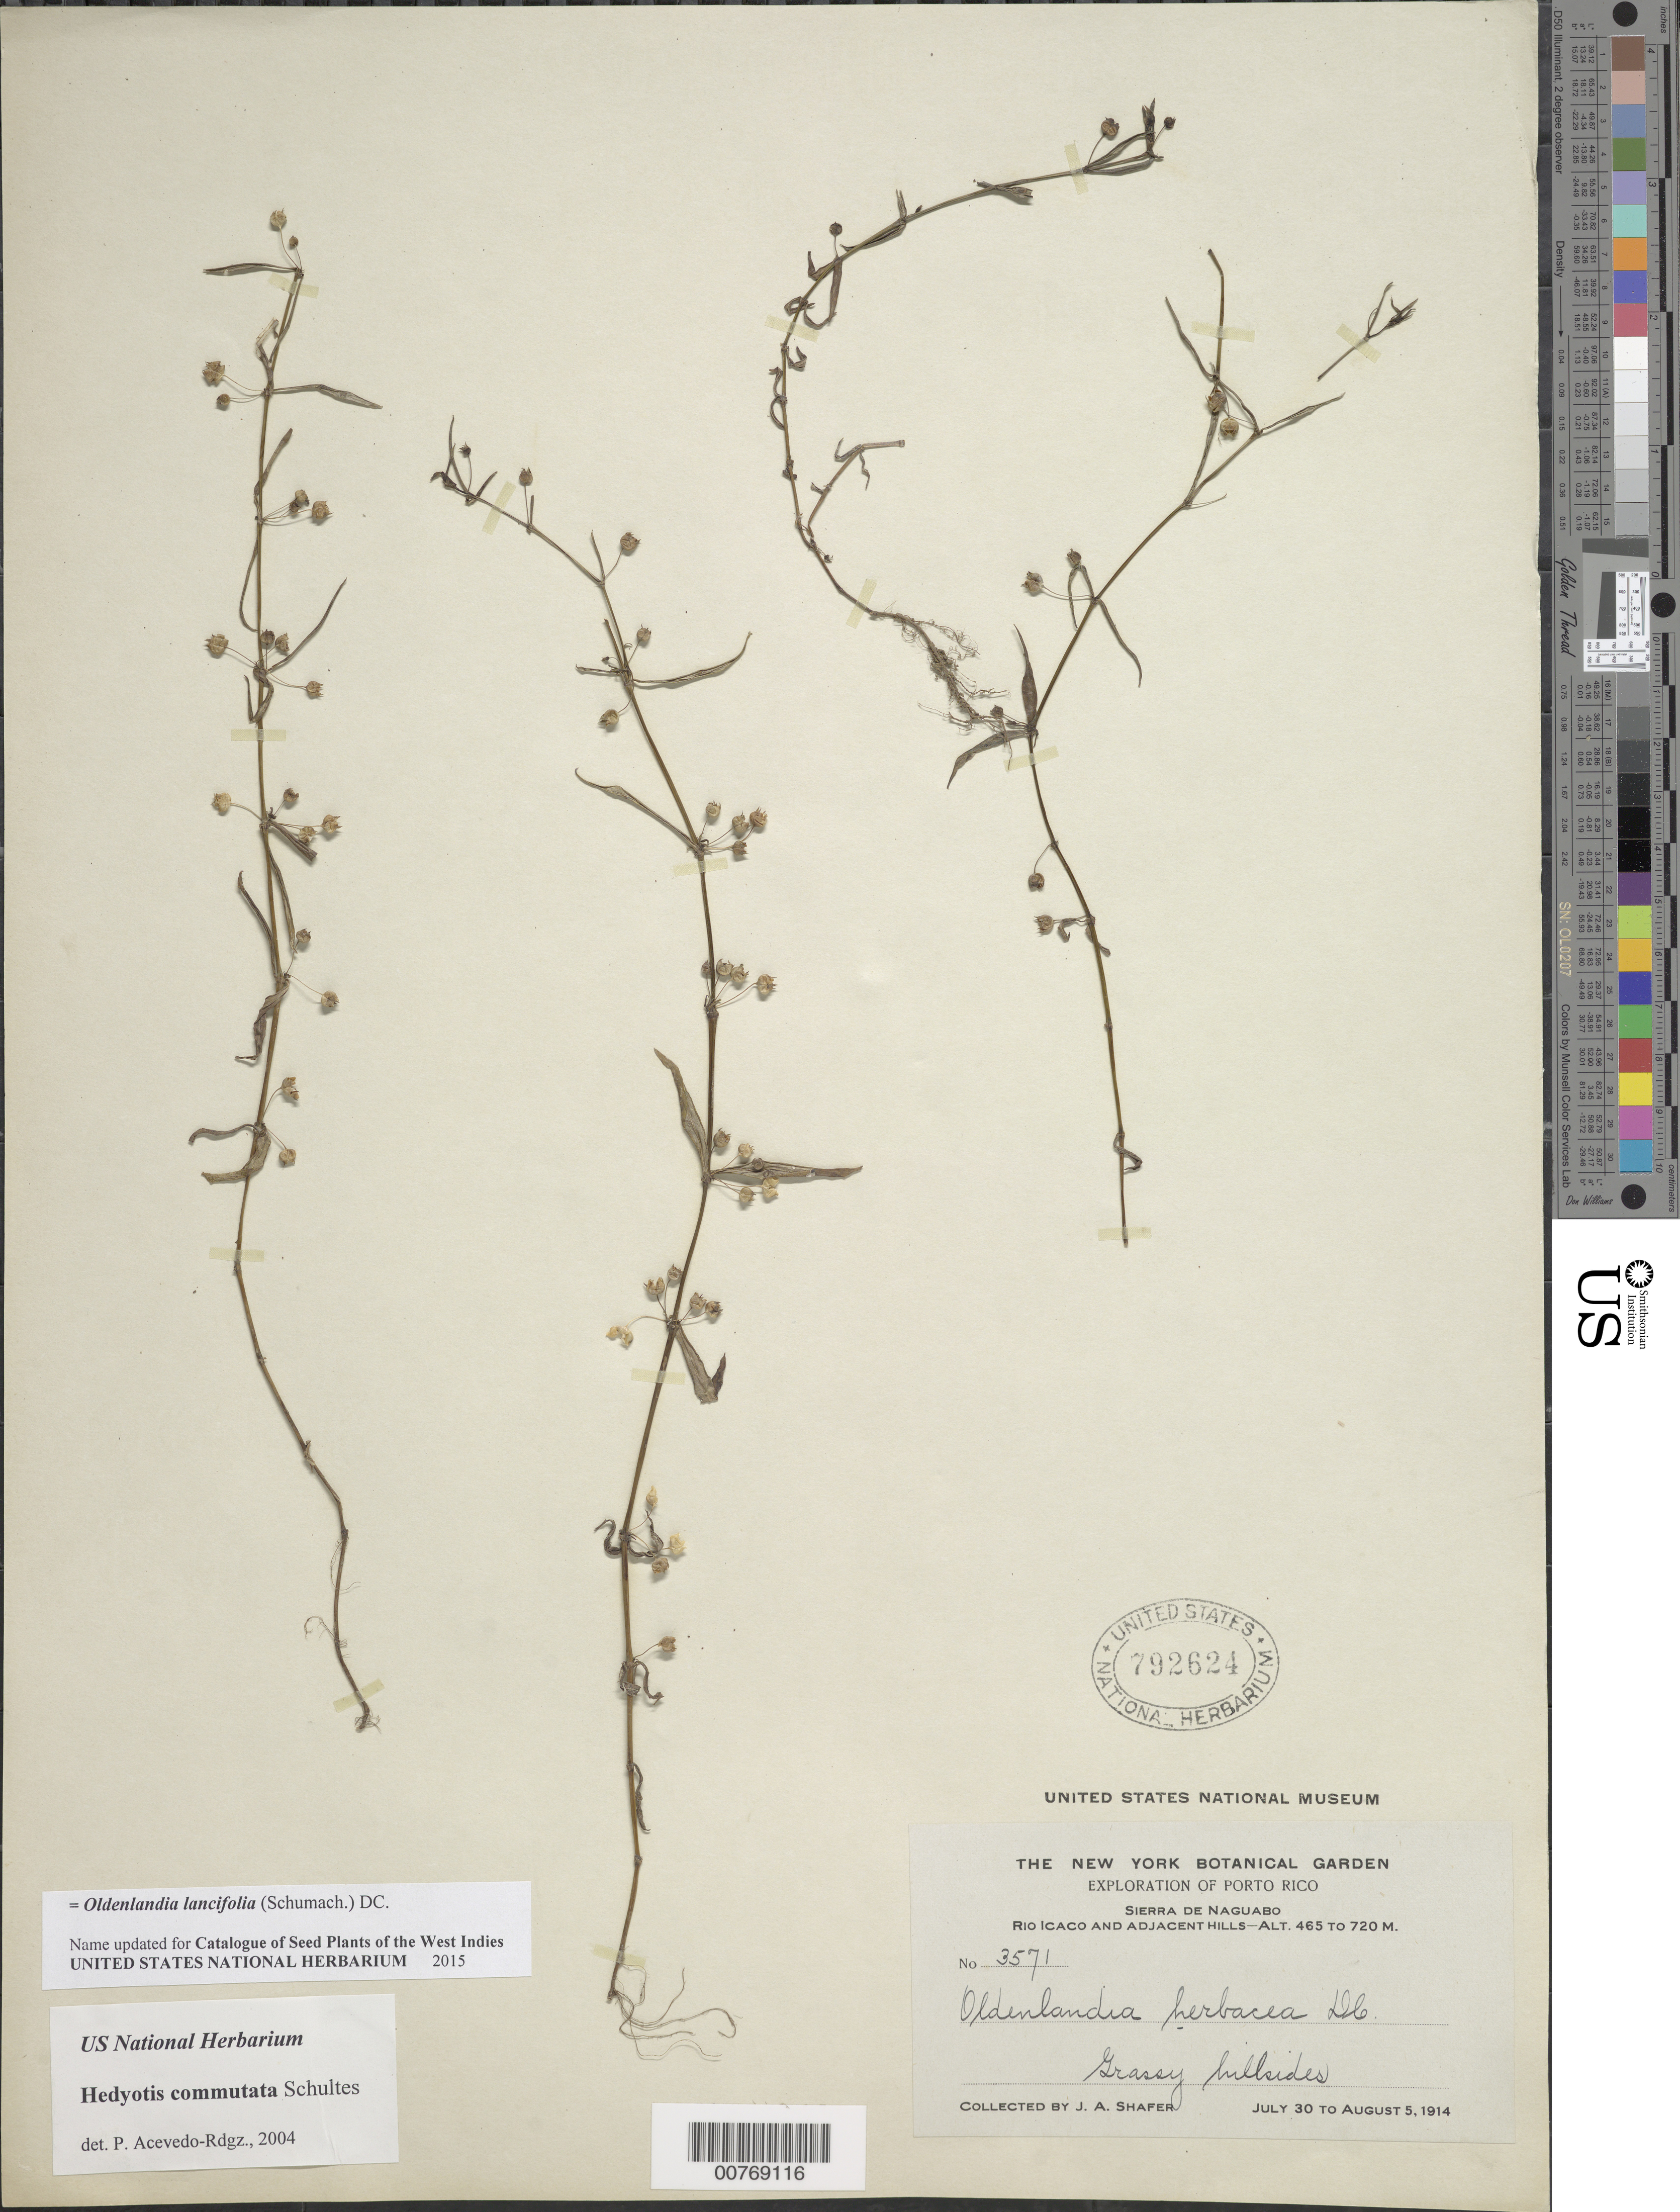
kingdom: Plantae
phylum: Tracheophyta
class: Magnoliopsida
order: Gentianales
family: Rubiaceae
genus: Oldenlandia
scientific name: Oldenlandia uniflora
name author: L.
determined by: Acevedo-Rodríguez, P., (BOT), Smithsonian Institution - National Museum of Natural History (UNITED STATES)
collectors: J. A. Shafer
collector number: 3571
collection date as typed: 30 Jul 1914 to 05 Aug 1914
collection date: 1914-07-30/1914-08-05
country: Puerto Rico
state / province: Naguabo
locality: Sierra de Naguabo; Río Icaco and adjacent hills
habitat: Grassy hillsides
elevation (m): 465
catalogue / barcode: US 792624